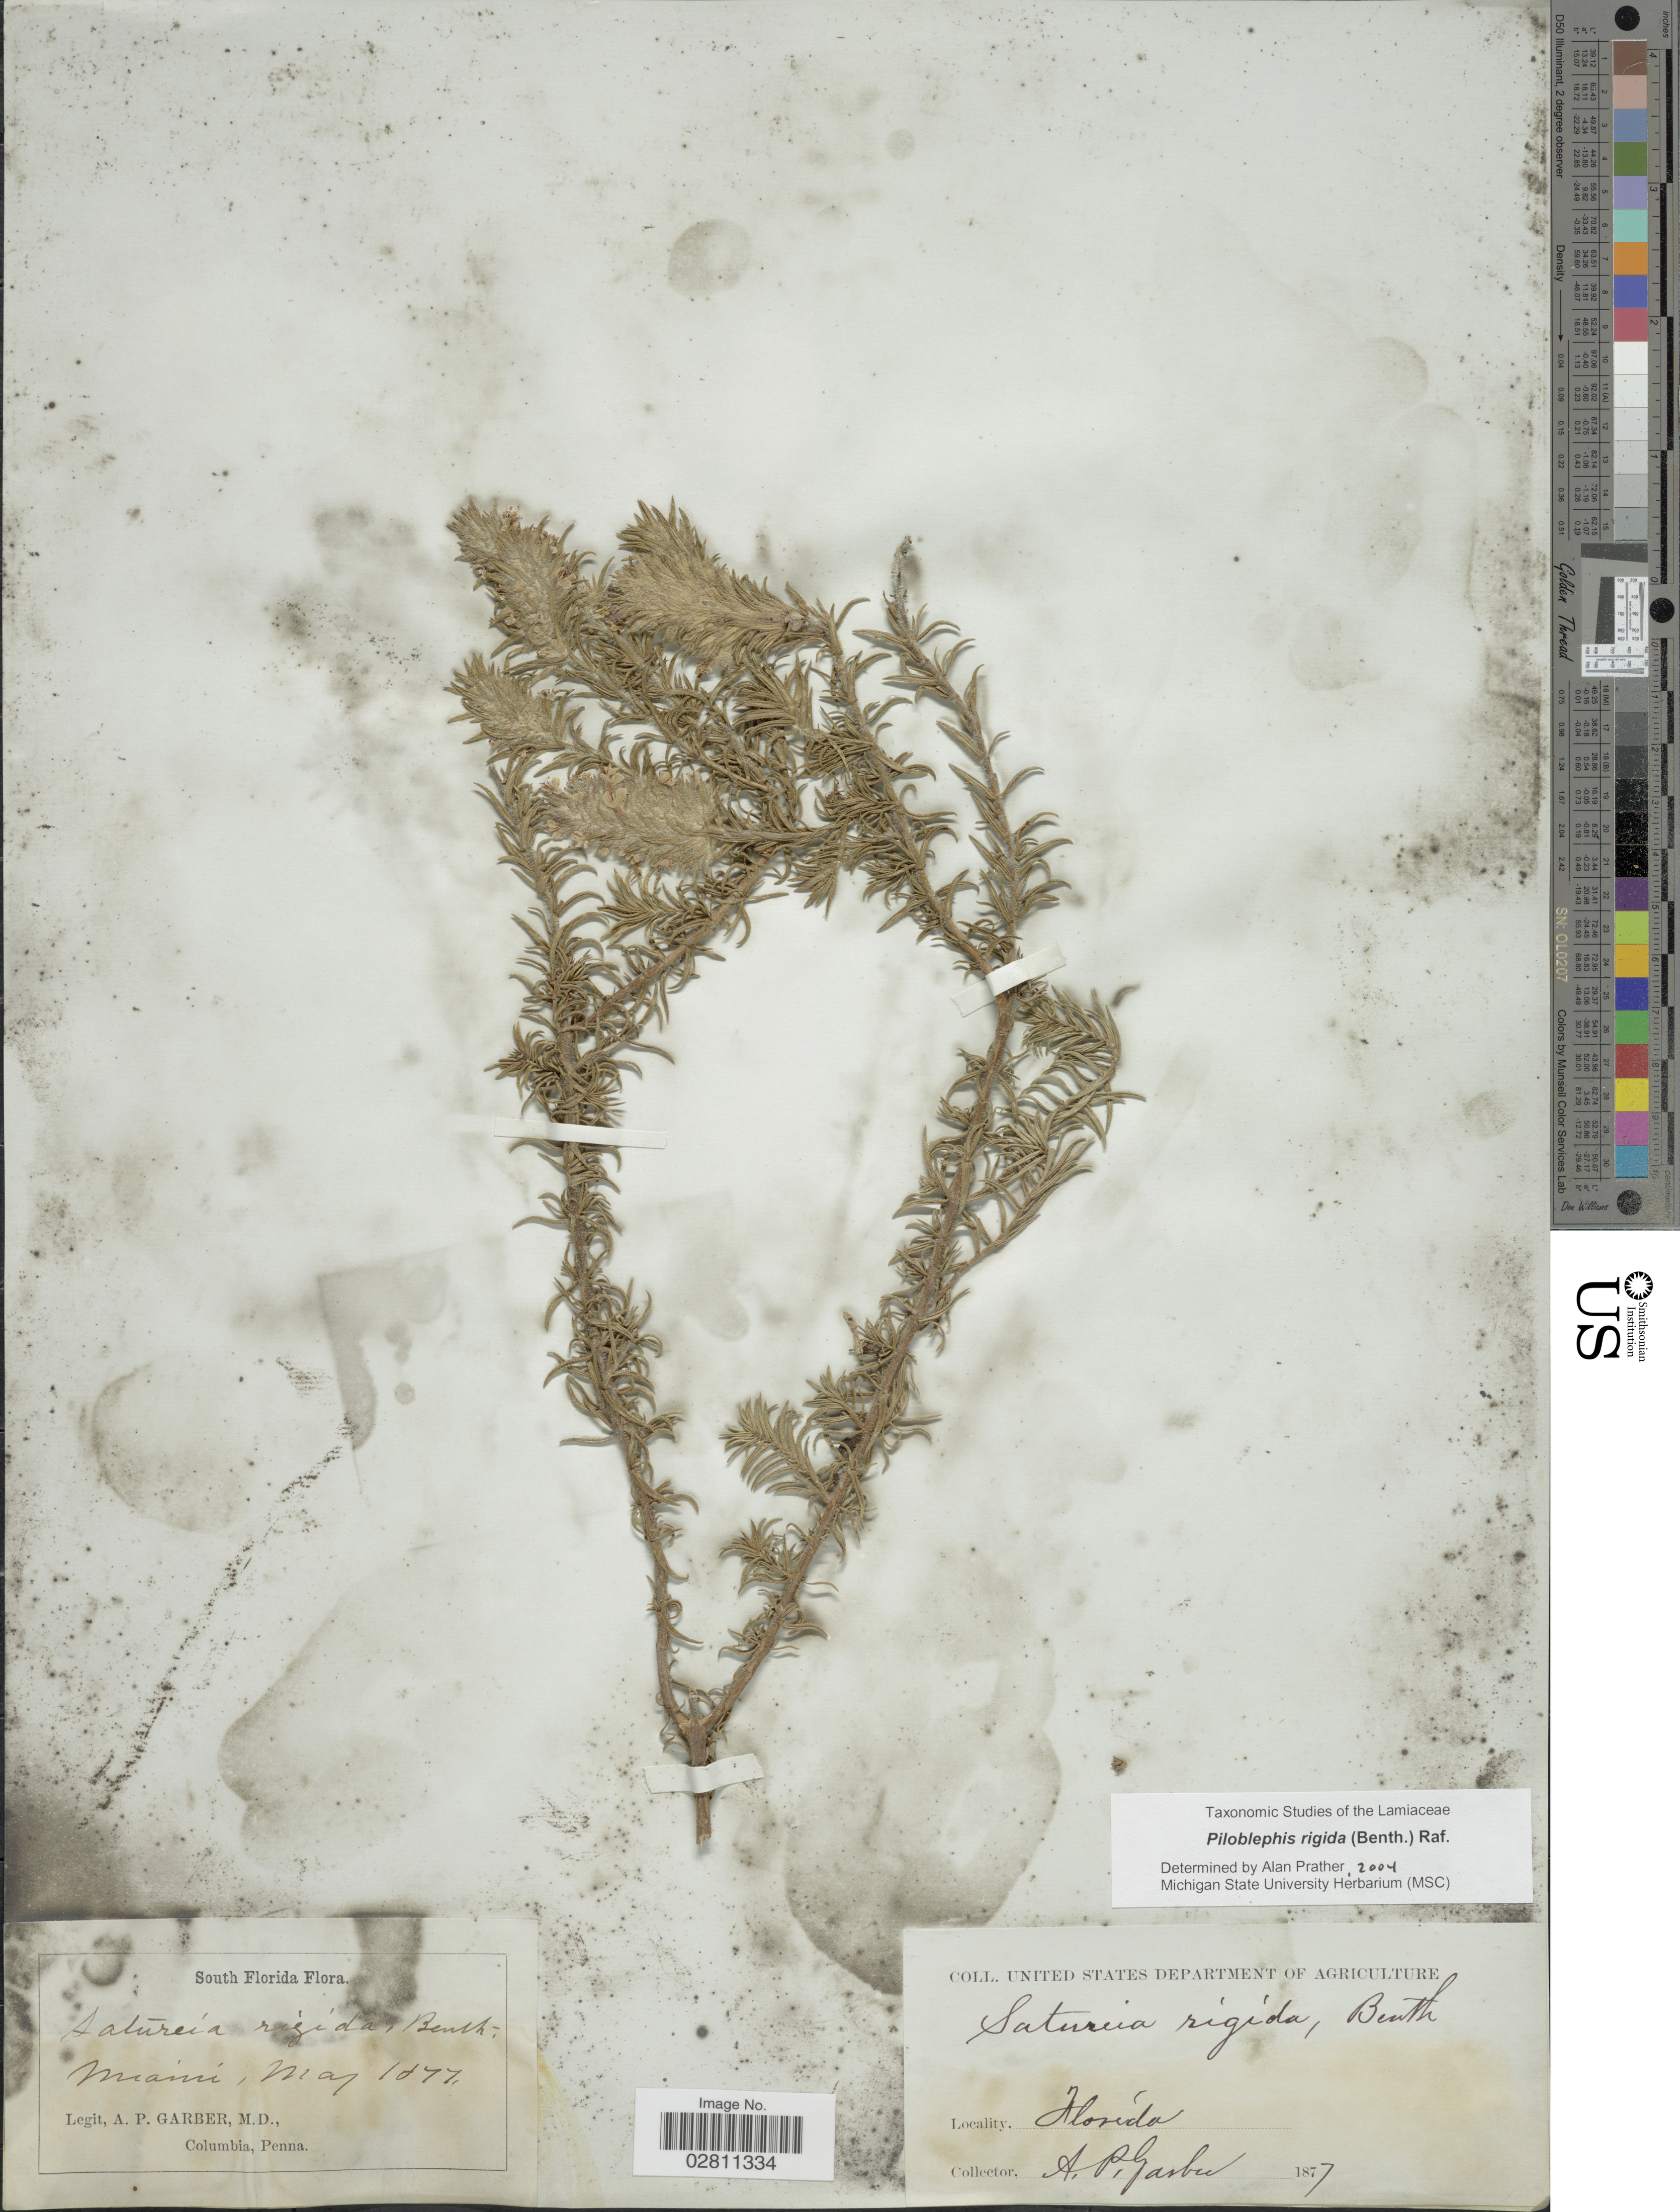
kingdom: Plantae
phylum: Tracheophyta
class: Magnoliopsida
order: Lamiales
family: Lamiaceae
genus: Piloblephis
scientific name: Piloblephis rigida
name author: (Bartram ex Benth.) Raf.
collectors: A. P. Garber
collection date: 1877-05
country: United States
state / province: Florida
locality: South Florida. Miami.